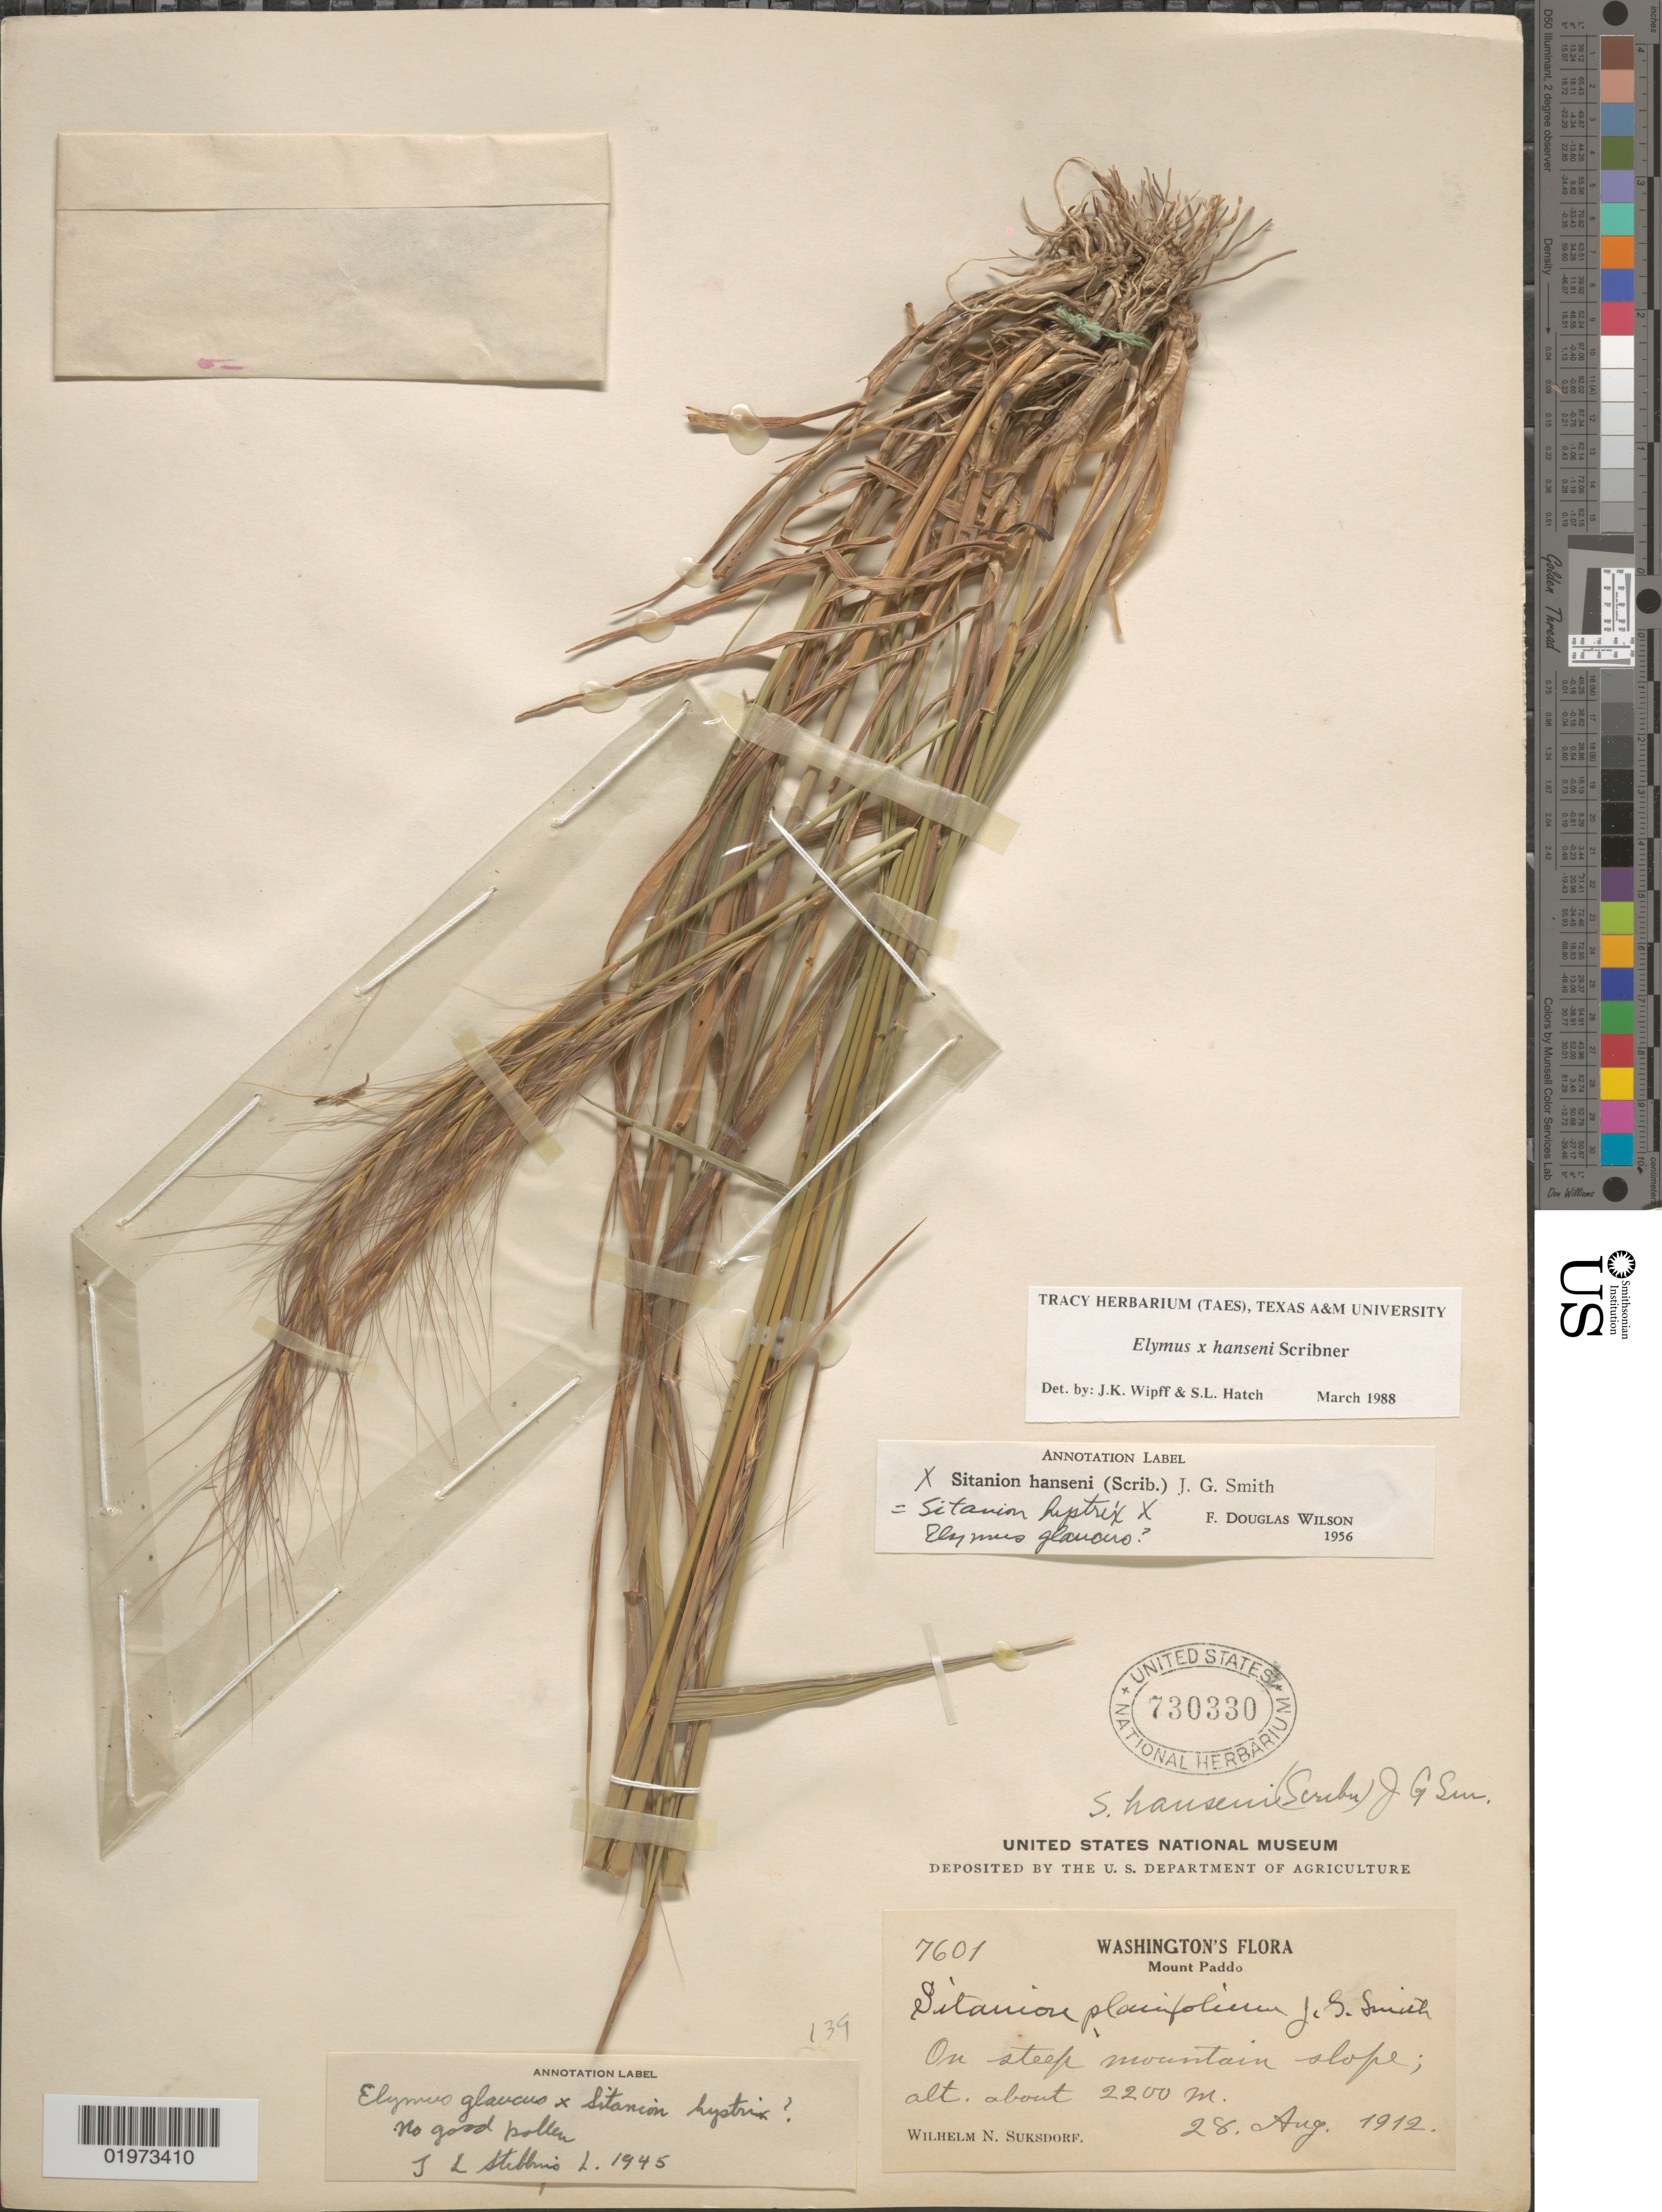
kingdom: Plantae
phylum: Tracheophyta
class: Liliopsida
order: Poales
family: Poaceae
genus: Elymus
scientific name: Elymus x hansenii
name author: Scribn.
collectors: W. N. Suksdorf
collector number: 7601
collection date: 1912-08-28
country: United States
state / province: Washington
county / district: Skamania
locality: Mount Paddo. On steep mountain slope.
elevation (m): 2200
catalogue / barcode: US 7330330